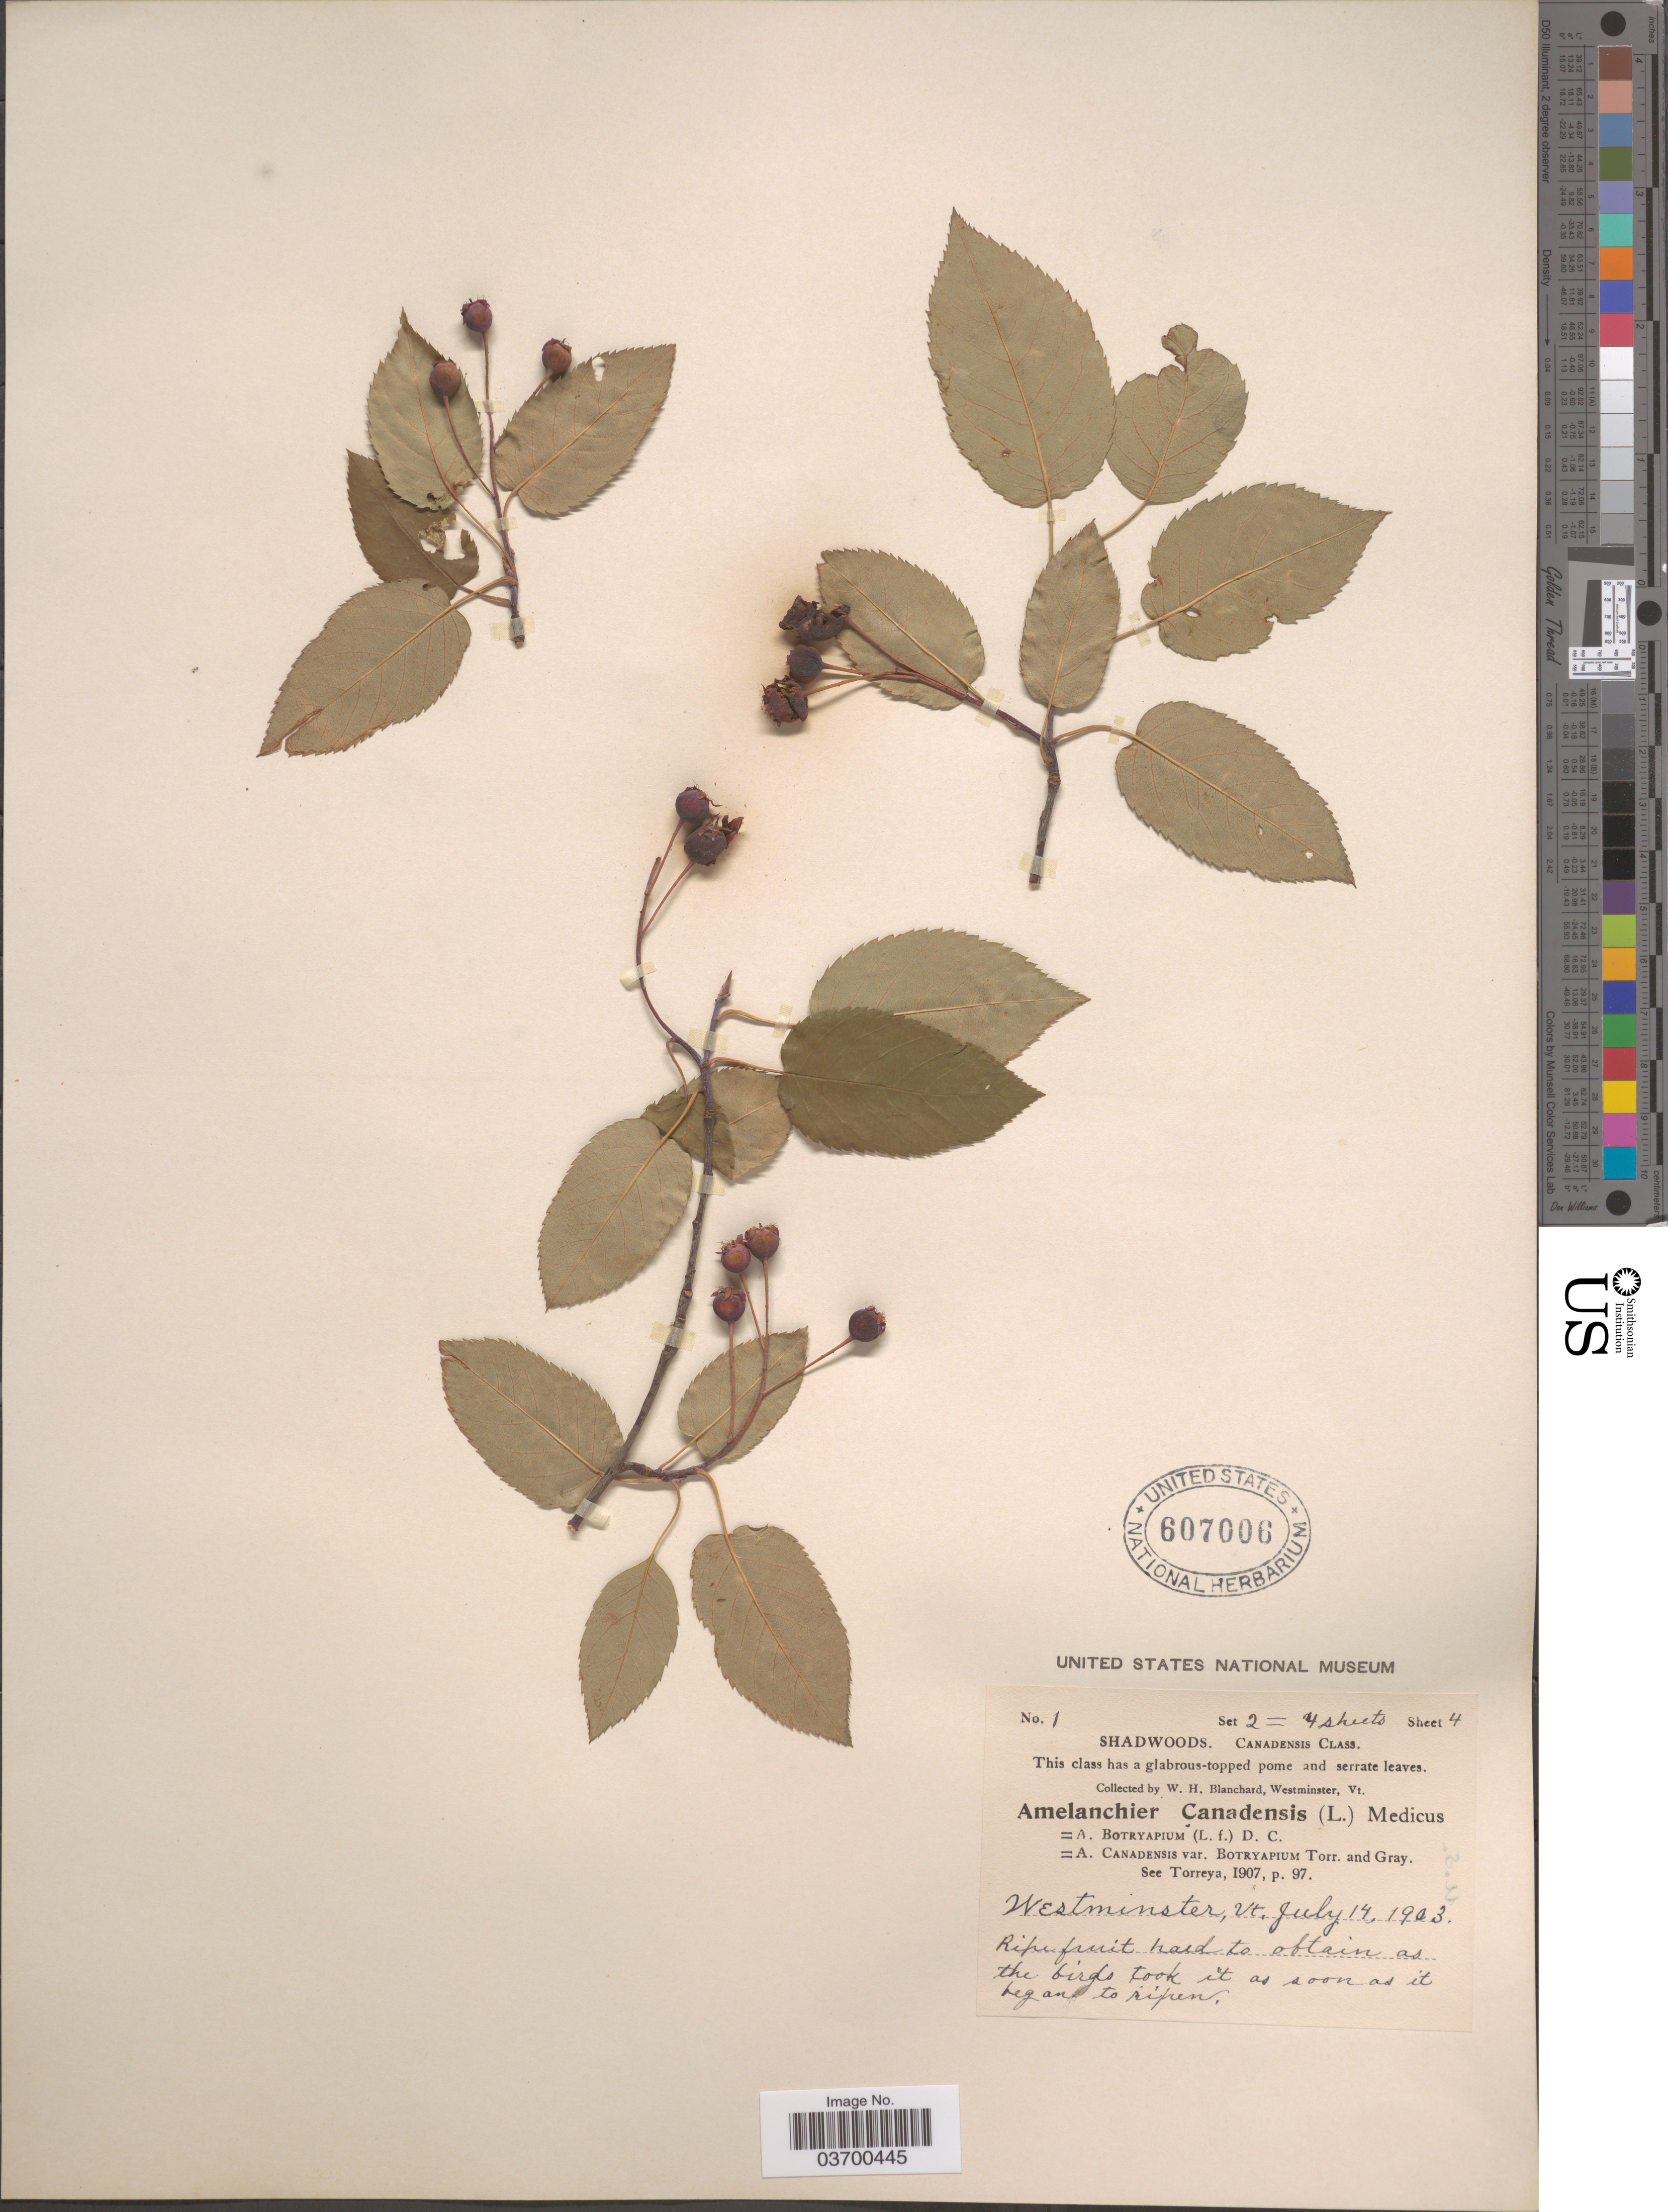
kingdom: Plantae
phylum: Tracheophyta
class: Magnoliopsida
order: Rosales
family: Rosaceae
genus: Amelanchier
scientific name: Amelanchier canadensis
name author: (L.) Medic.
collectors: W. H. Blanchard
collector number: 1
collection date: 1903-07-14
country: United States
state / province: Vermont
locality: Westminster.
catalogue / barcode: US 607006